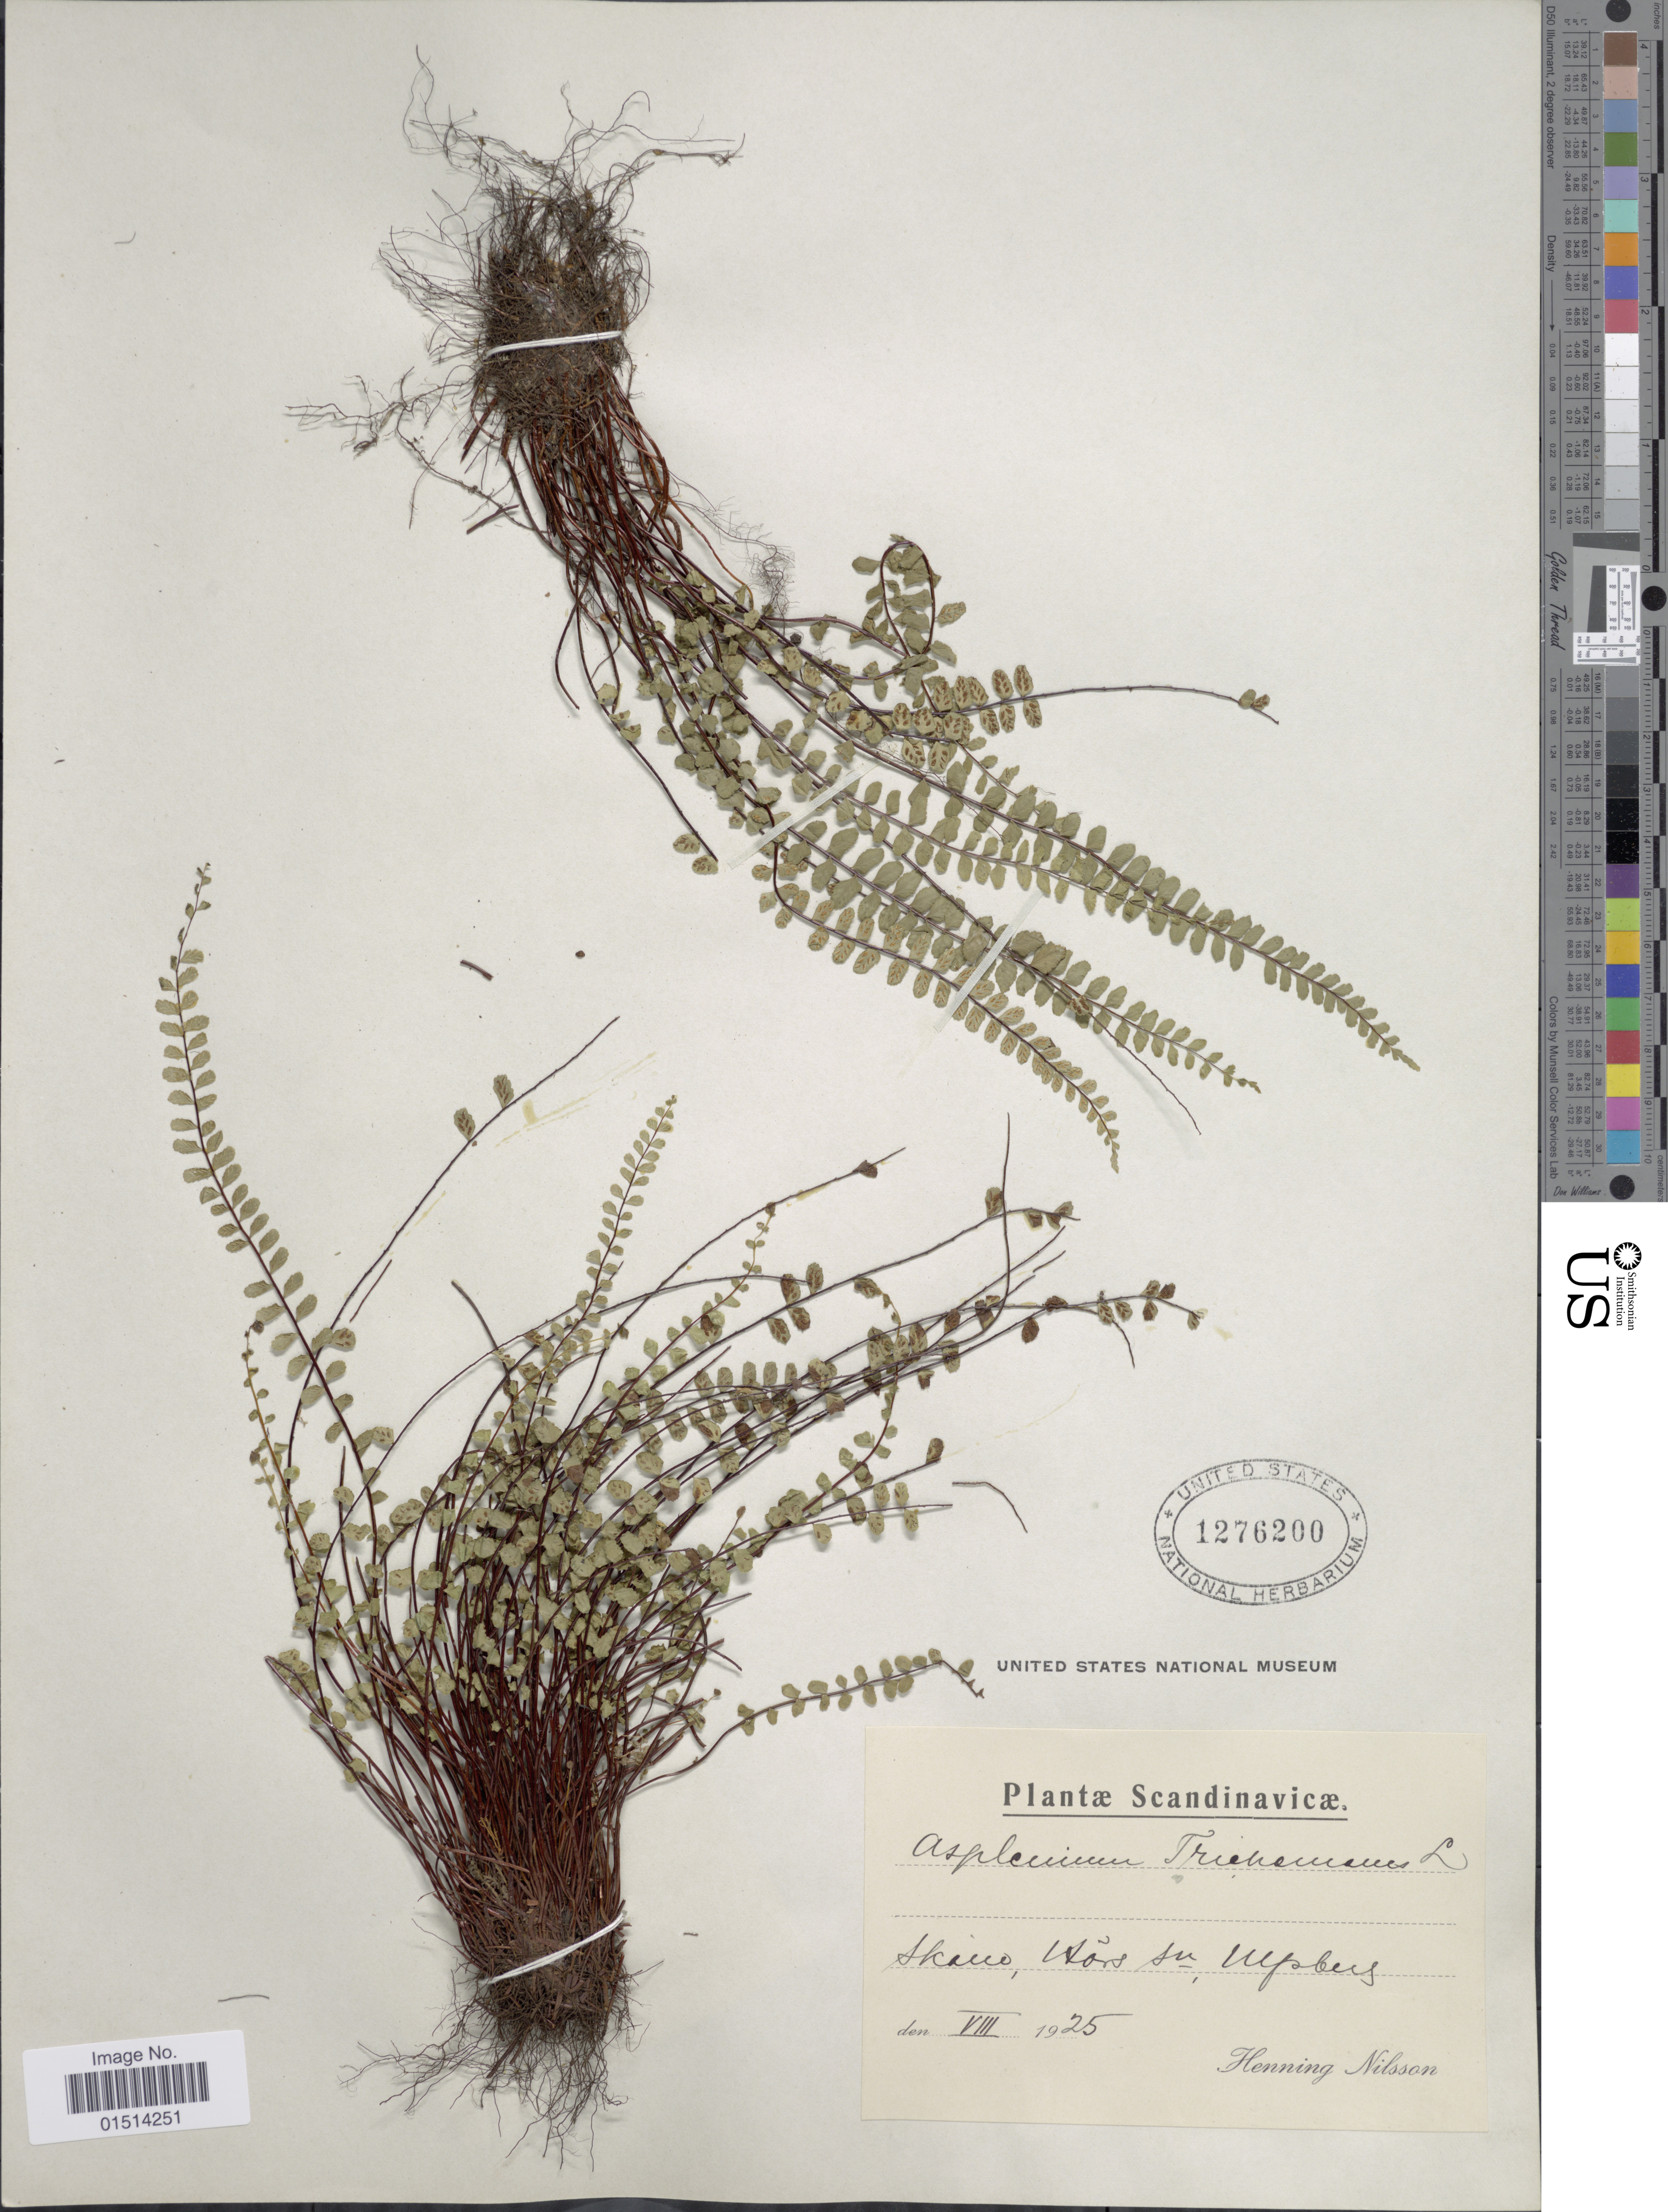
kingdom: Plantae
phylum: Tracheophyta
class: Polypodiopsida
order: Polypodiales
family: Aspleniaceae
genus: Asplenium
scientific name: Asplenium trichomanes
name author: L.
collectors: H. Nilsson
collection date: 1925-08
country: Sweden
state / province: Skåne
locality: Hörs sn, Ulfsberg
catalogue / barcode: US 1276200